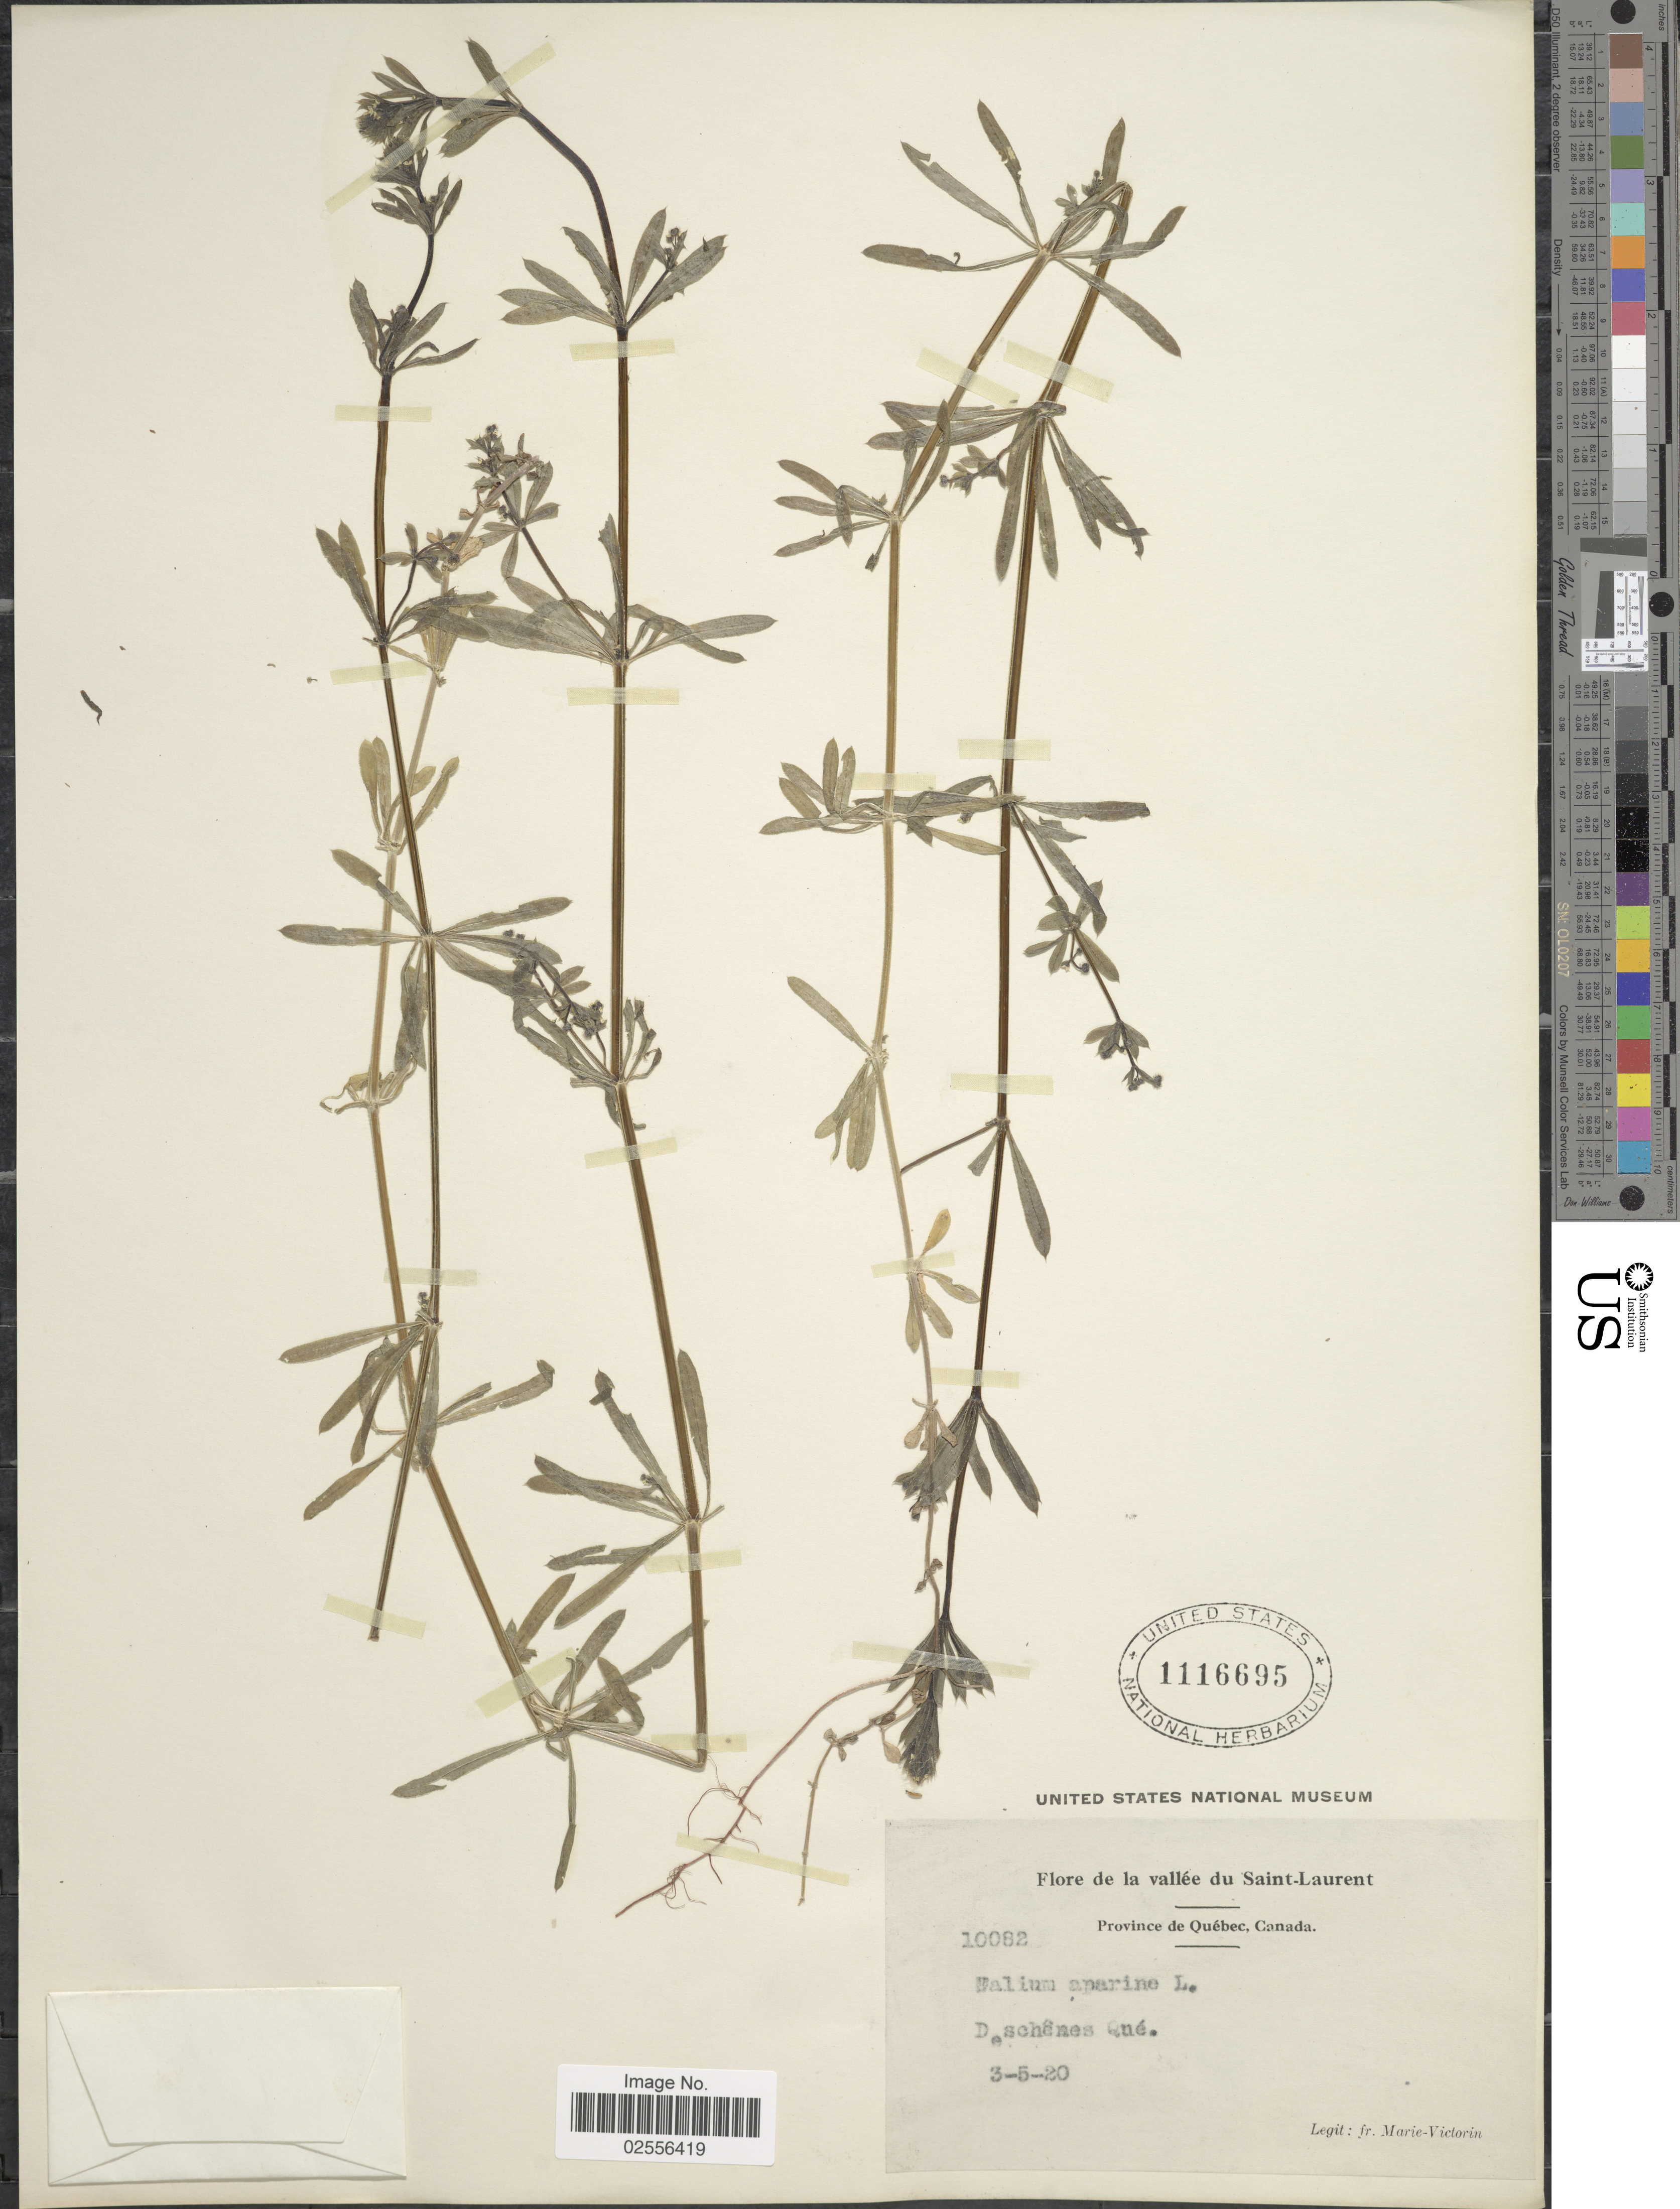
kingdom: Plantae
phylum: Tracheophyta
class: Magnoliopsida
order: Gentianales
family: Rubiaceae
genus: Galium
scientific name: Galium aparine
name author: L.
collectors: Fr. Marie-Victorin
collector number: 10082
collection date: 1920-05-03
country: Canada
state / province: Quebec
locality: Vallée du Saint-Laurent. Deschênes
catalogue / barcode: US 1116695